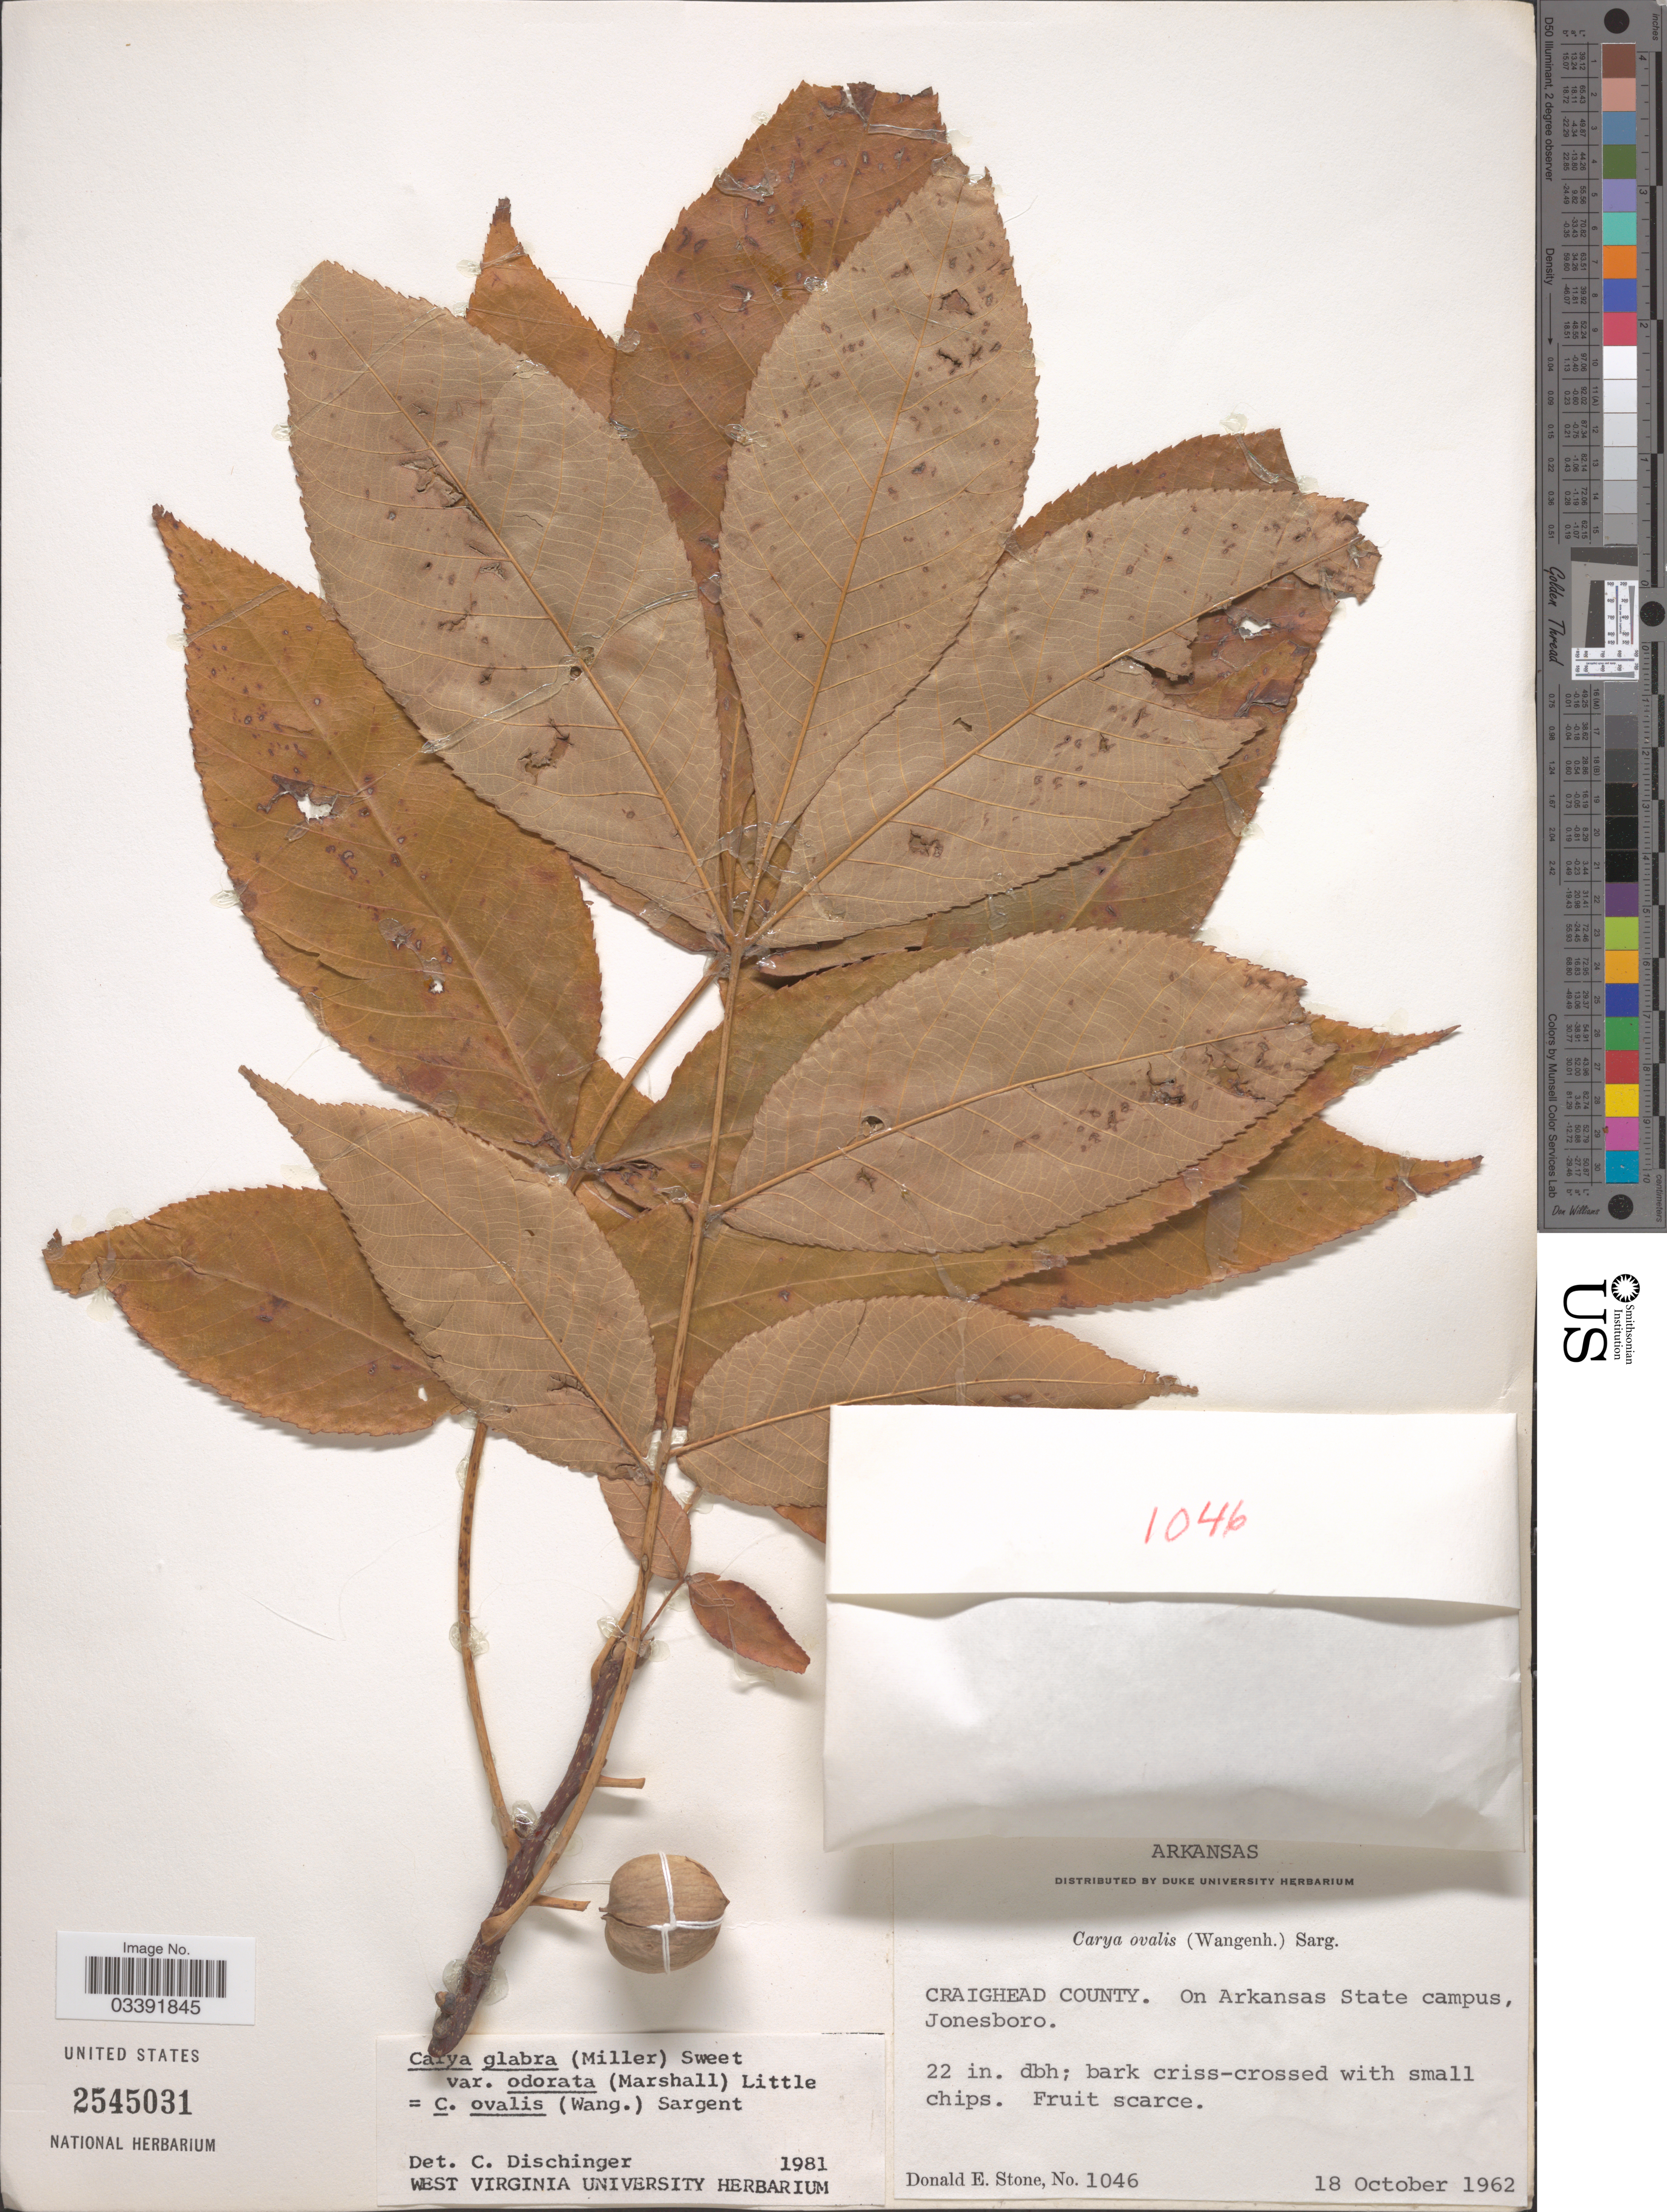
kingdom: Plantae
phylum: Tracheophyta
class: Magnoliopsida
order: Fagales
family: Juglandaceae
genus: Carya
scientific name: Carya glabra var. odorata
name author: (Marshall) Little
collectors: D. Stone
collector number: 1046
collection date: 1962-10-18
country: United States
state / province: Arkansas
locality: Craighead County. On Arkansas State campus, Jonesboro.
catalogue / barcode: US 2545031